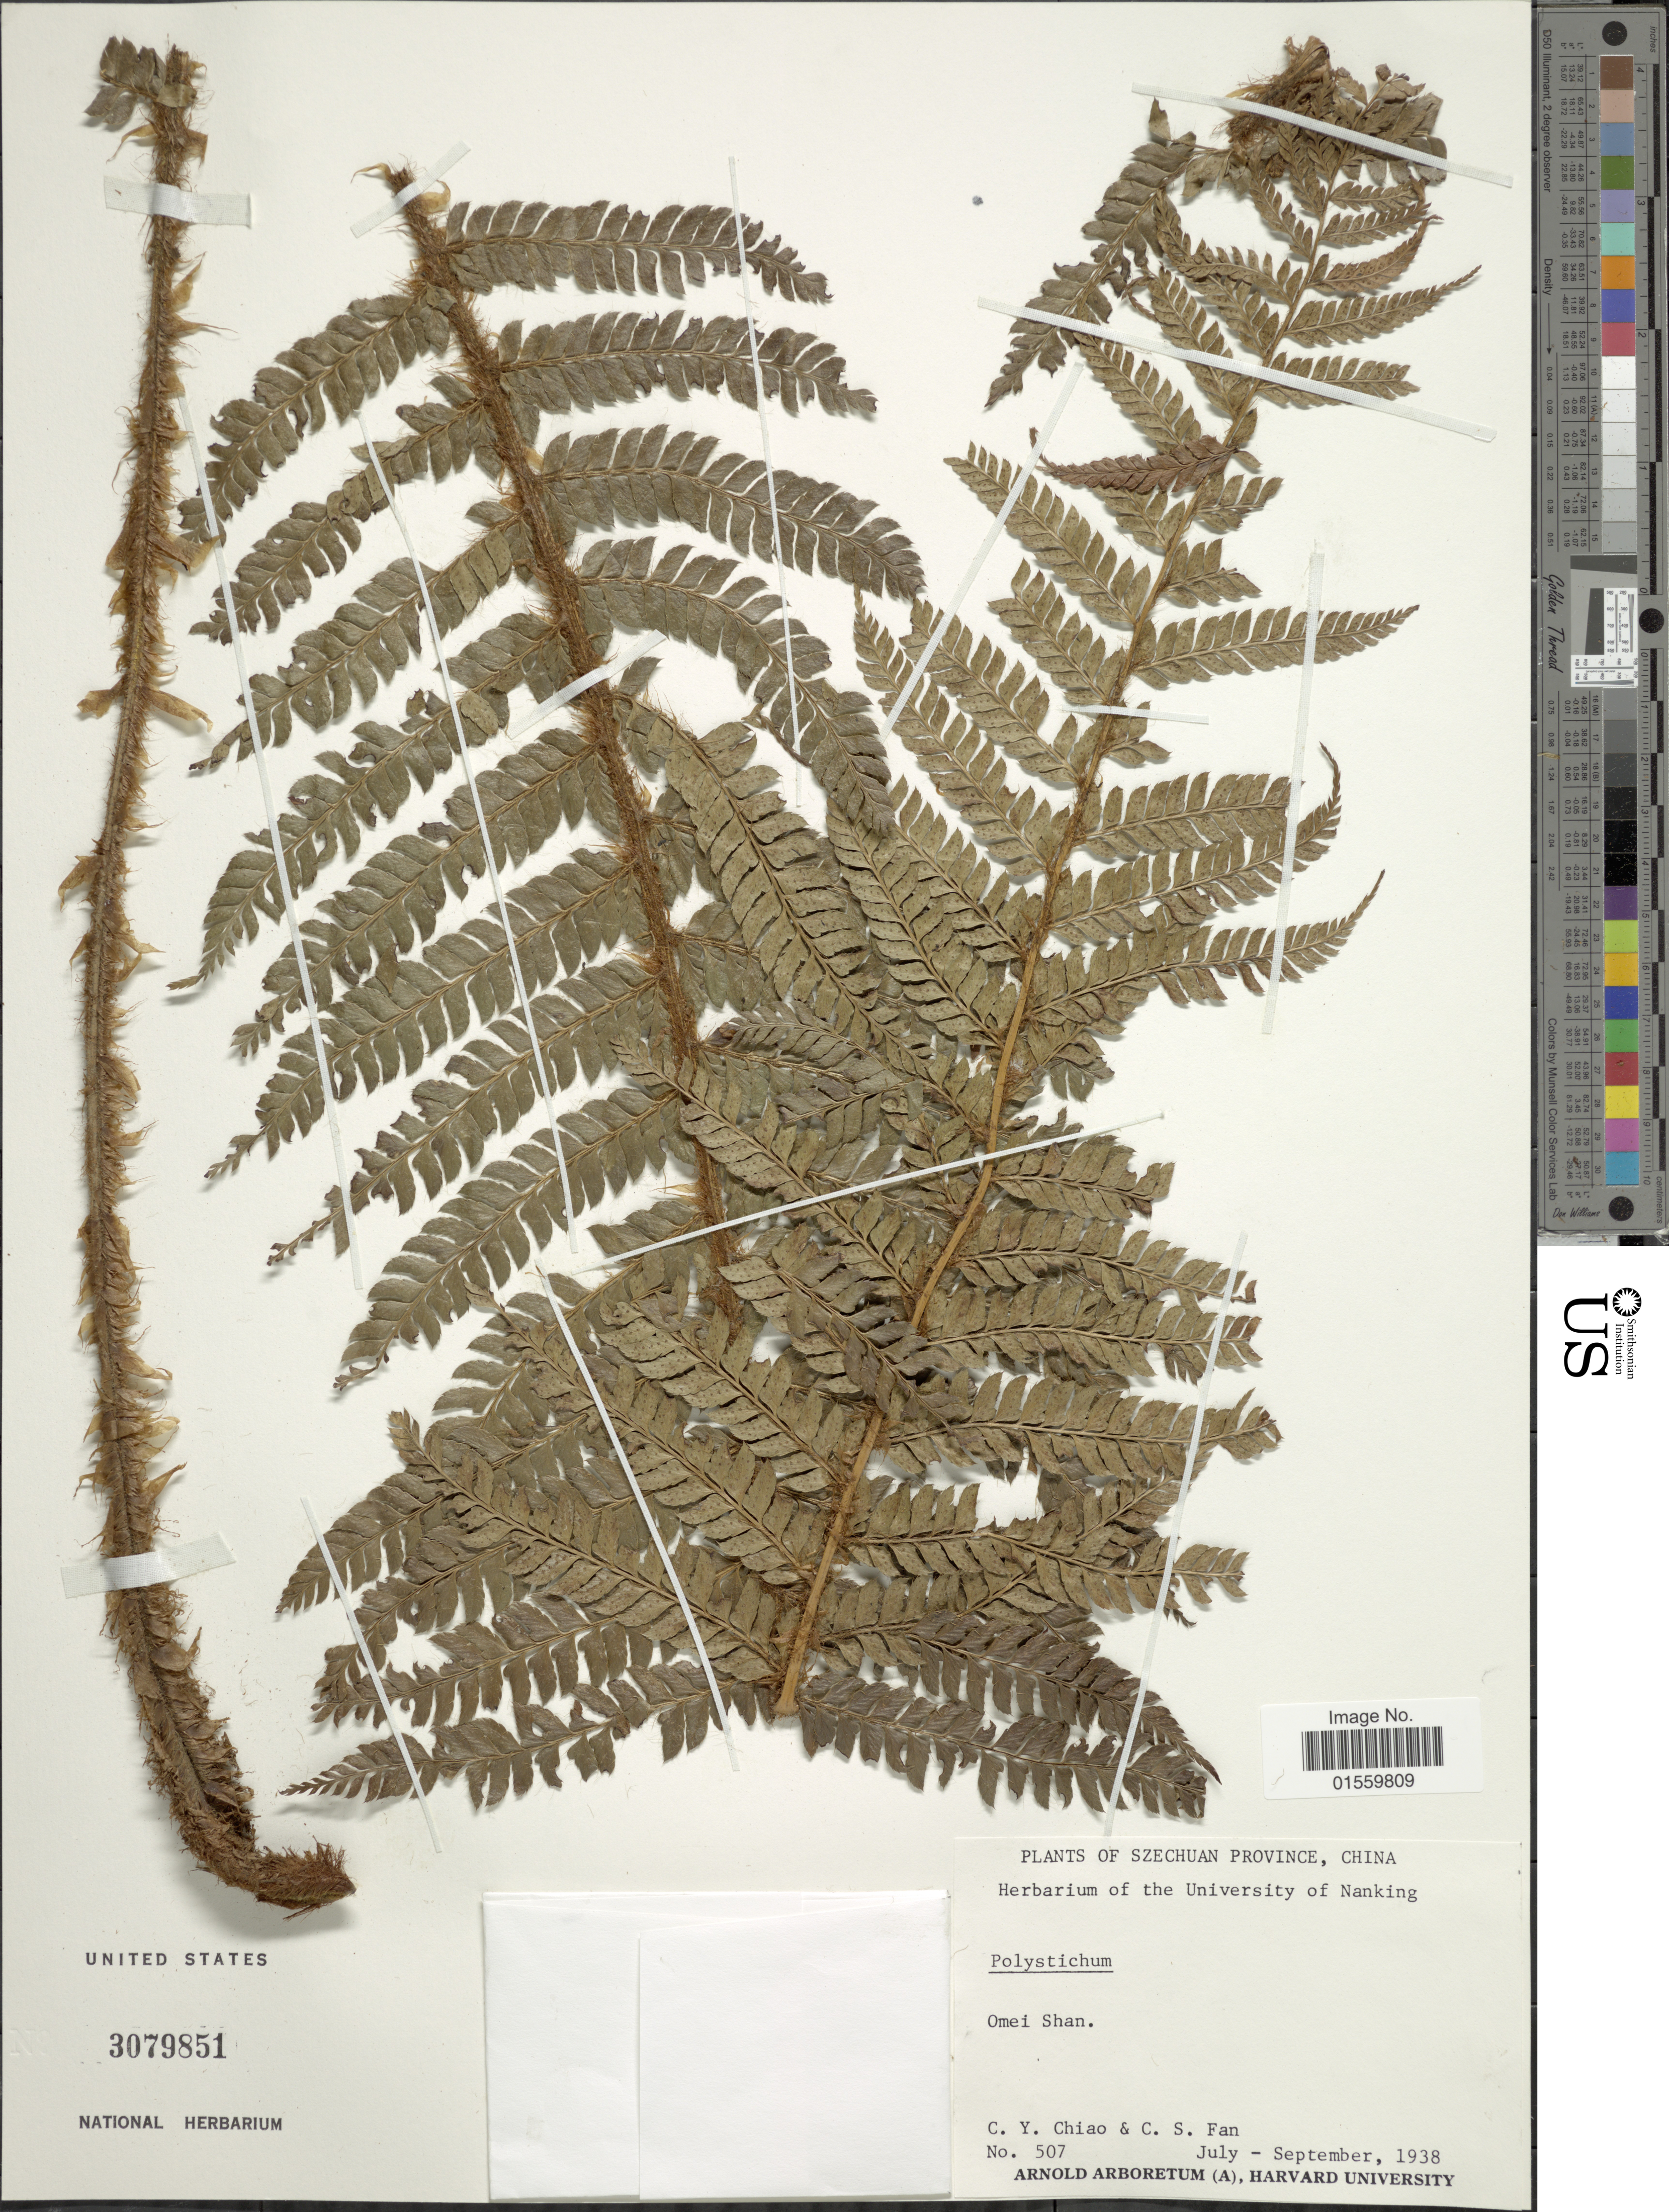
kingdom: Plantae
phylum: Tracheophyta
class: Polypodiopsida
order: Polypodiales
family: Dryopteridaceae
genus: Polystichum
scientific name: Polystichum sp.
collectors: C. Y. Chiao & C. S. Fan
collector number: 507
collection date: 1938-07/1938-09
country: China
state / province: Sichuan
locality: Szechuan Province, Omei Shan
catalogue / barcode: US 3079851